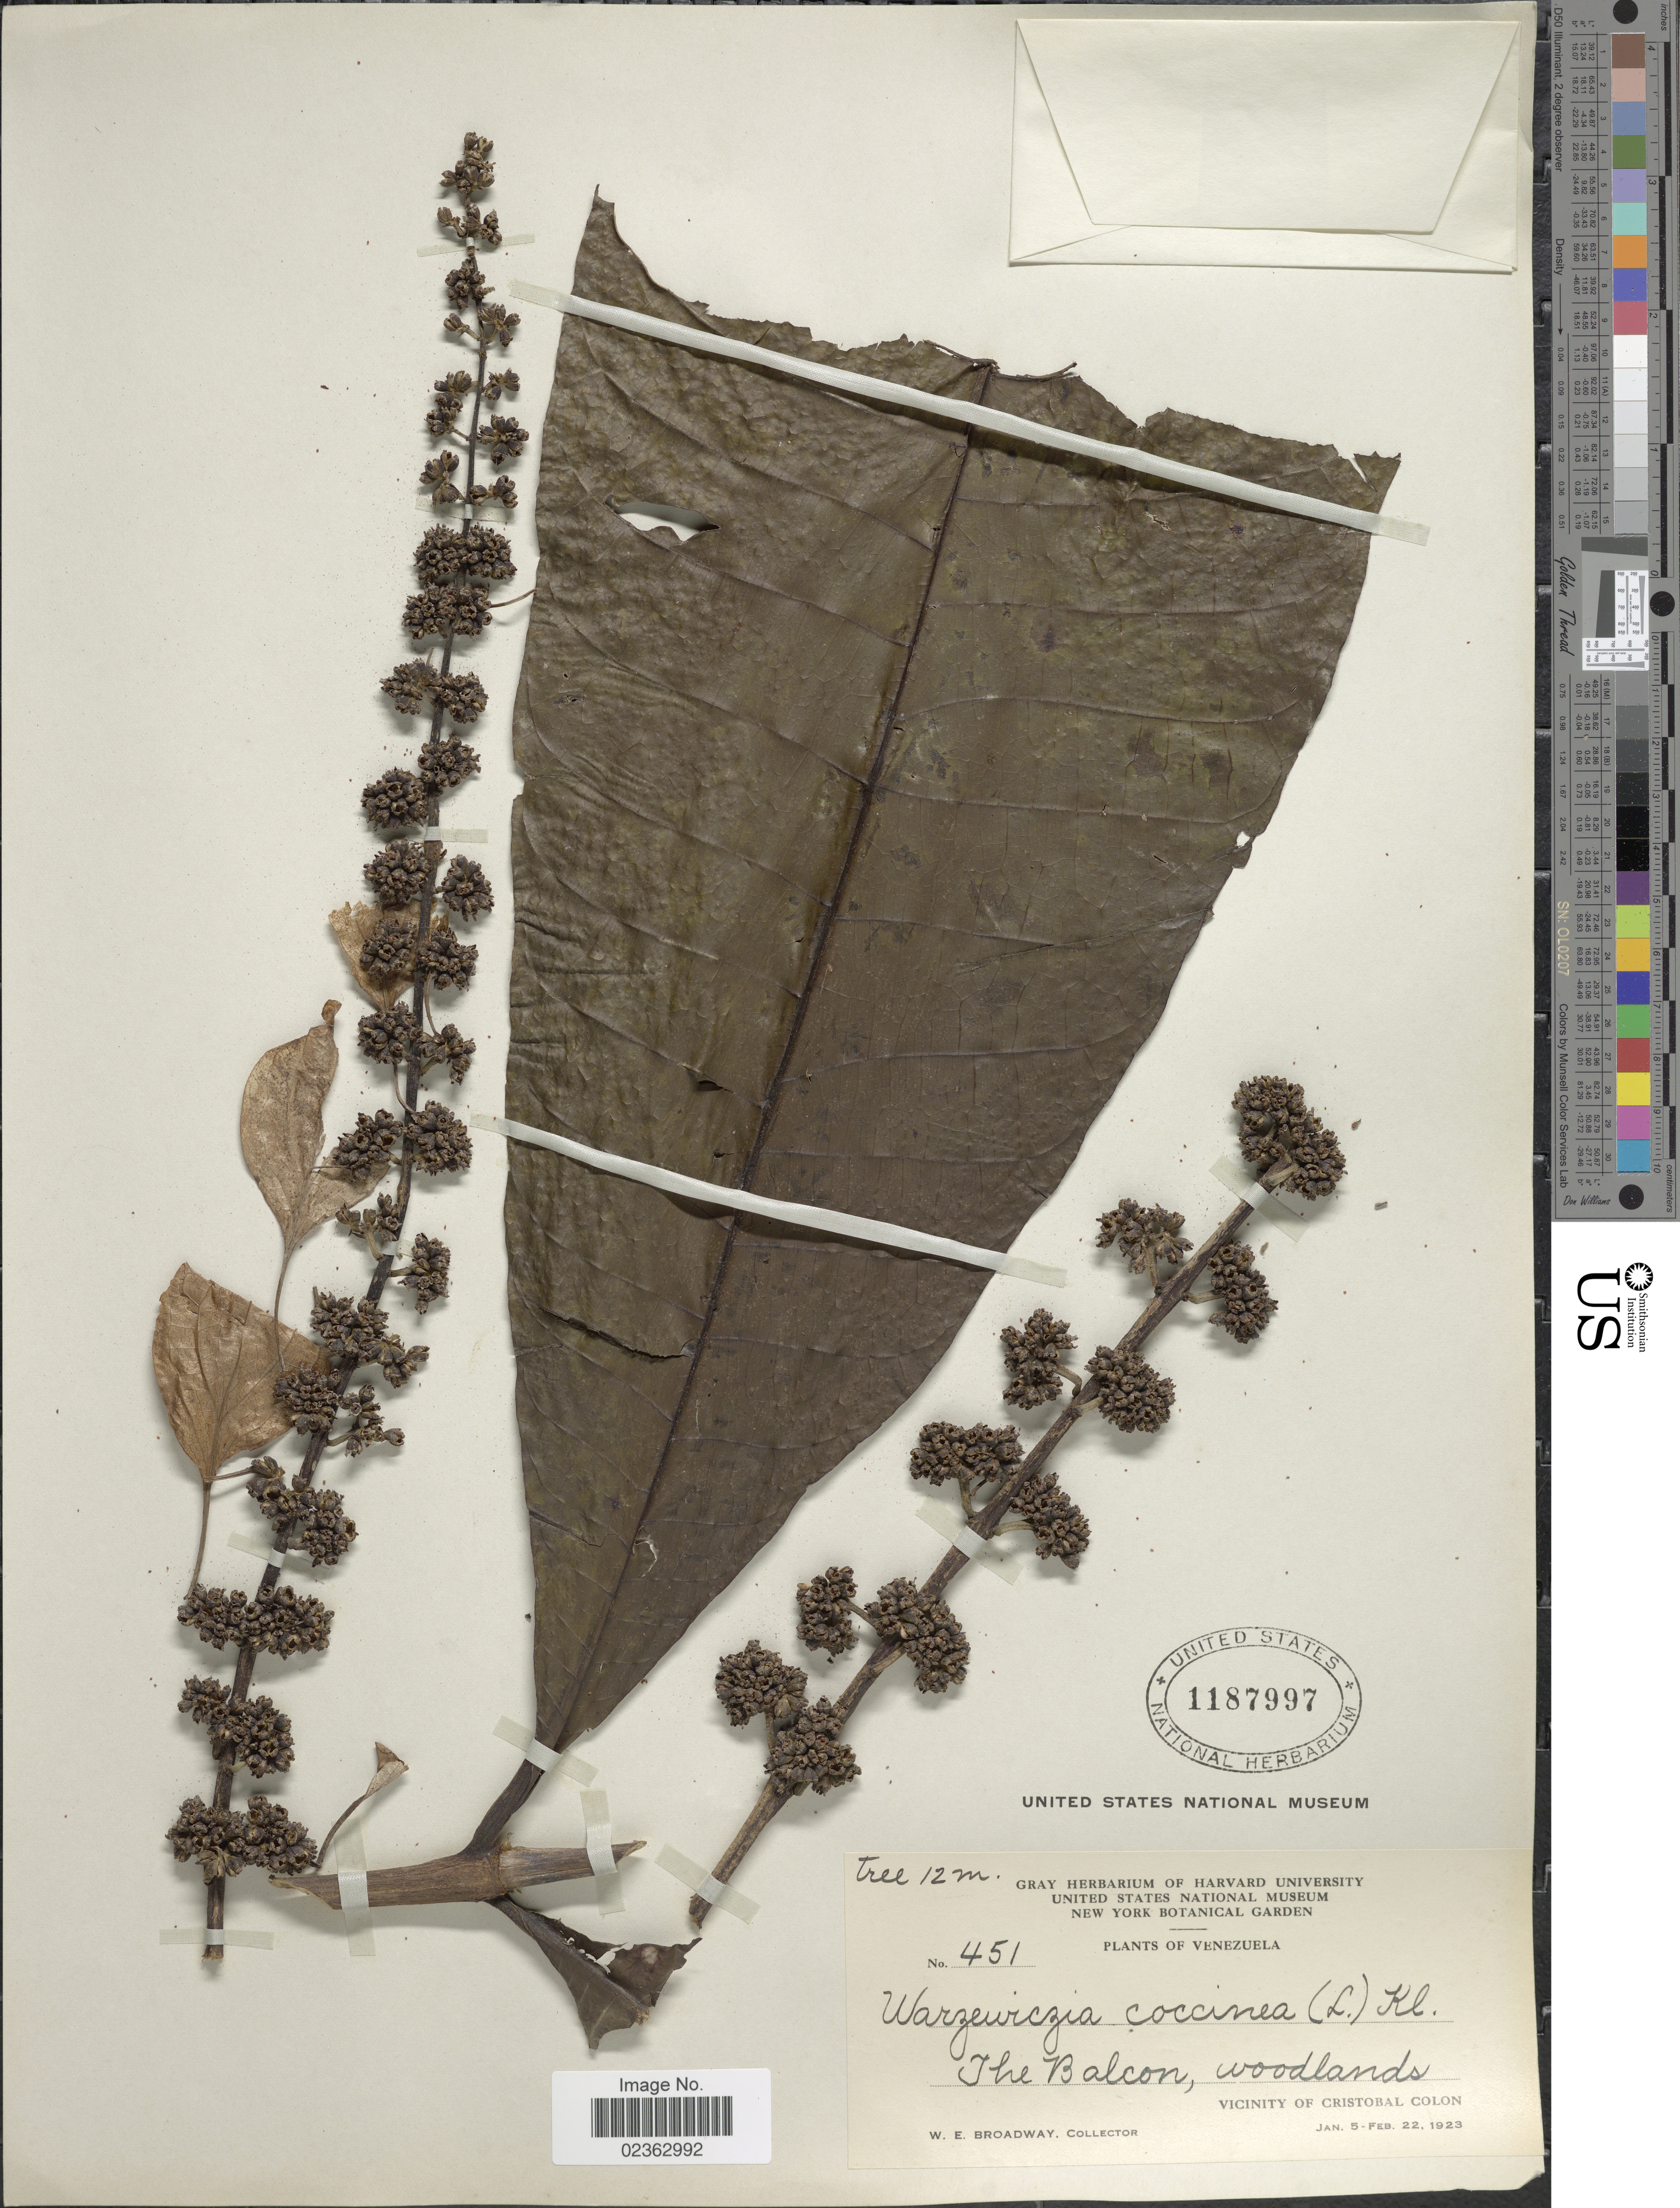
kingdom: Plantae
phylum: Tracheophyta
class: Magnoliopsida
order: Gentianales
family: Rubiaceae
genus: Warszewiczia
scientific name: Warszewiczia coccinea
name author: (Vahl) Klotzsch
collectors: W. E. Broadway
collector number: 451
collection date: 1923-01-05/1923-02-22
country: Venezuela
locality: The Balcon, vicinity of Cristobal Colon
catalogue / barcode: US 1187997